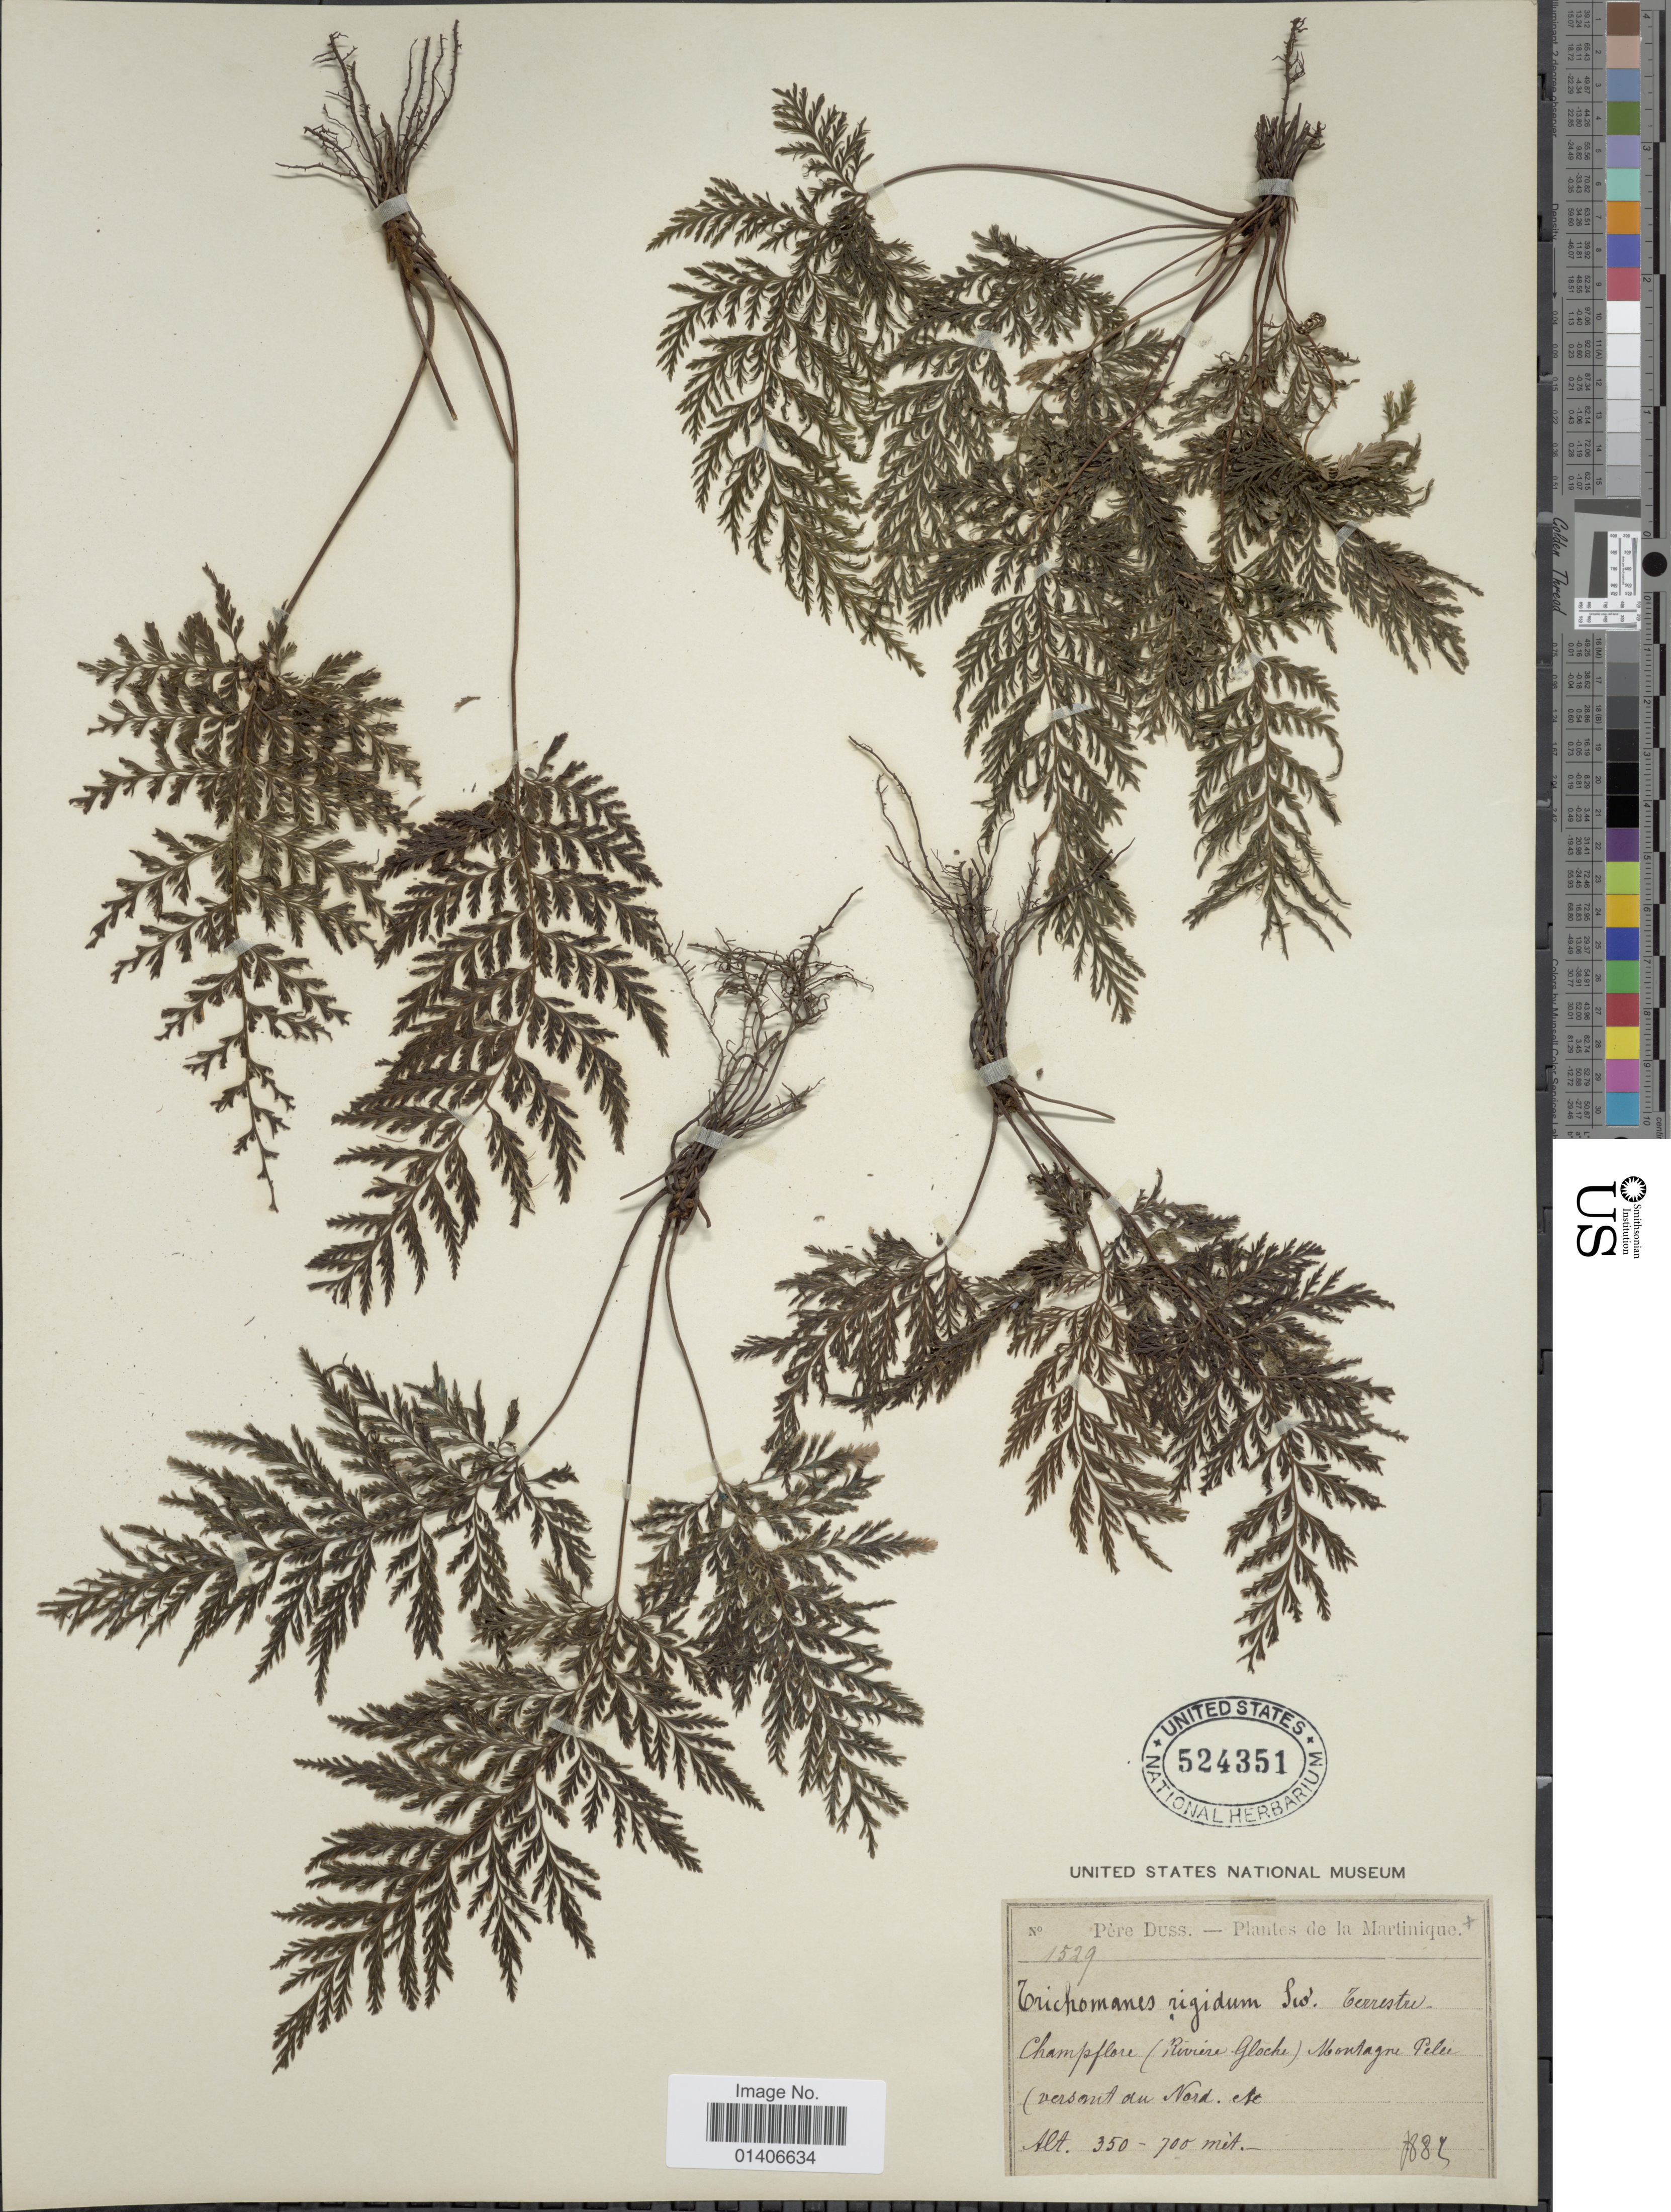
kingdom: Plantae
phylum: Tracheophyta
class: Polypodiopsida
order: Hymenophyllales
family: Hymenophyllaceae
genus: Abrodictyum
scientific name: Abrodictyum rigidum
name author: (Sw.) Ebihara & Dubuisson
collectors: Père Duss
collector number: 1529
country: Martinique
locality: Champflore (Rivière Gloche). Montagne Pelée, versant du Nord, etc.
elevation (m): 350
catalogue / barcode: US 524351